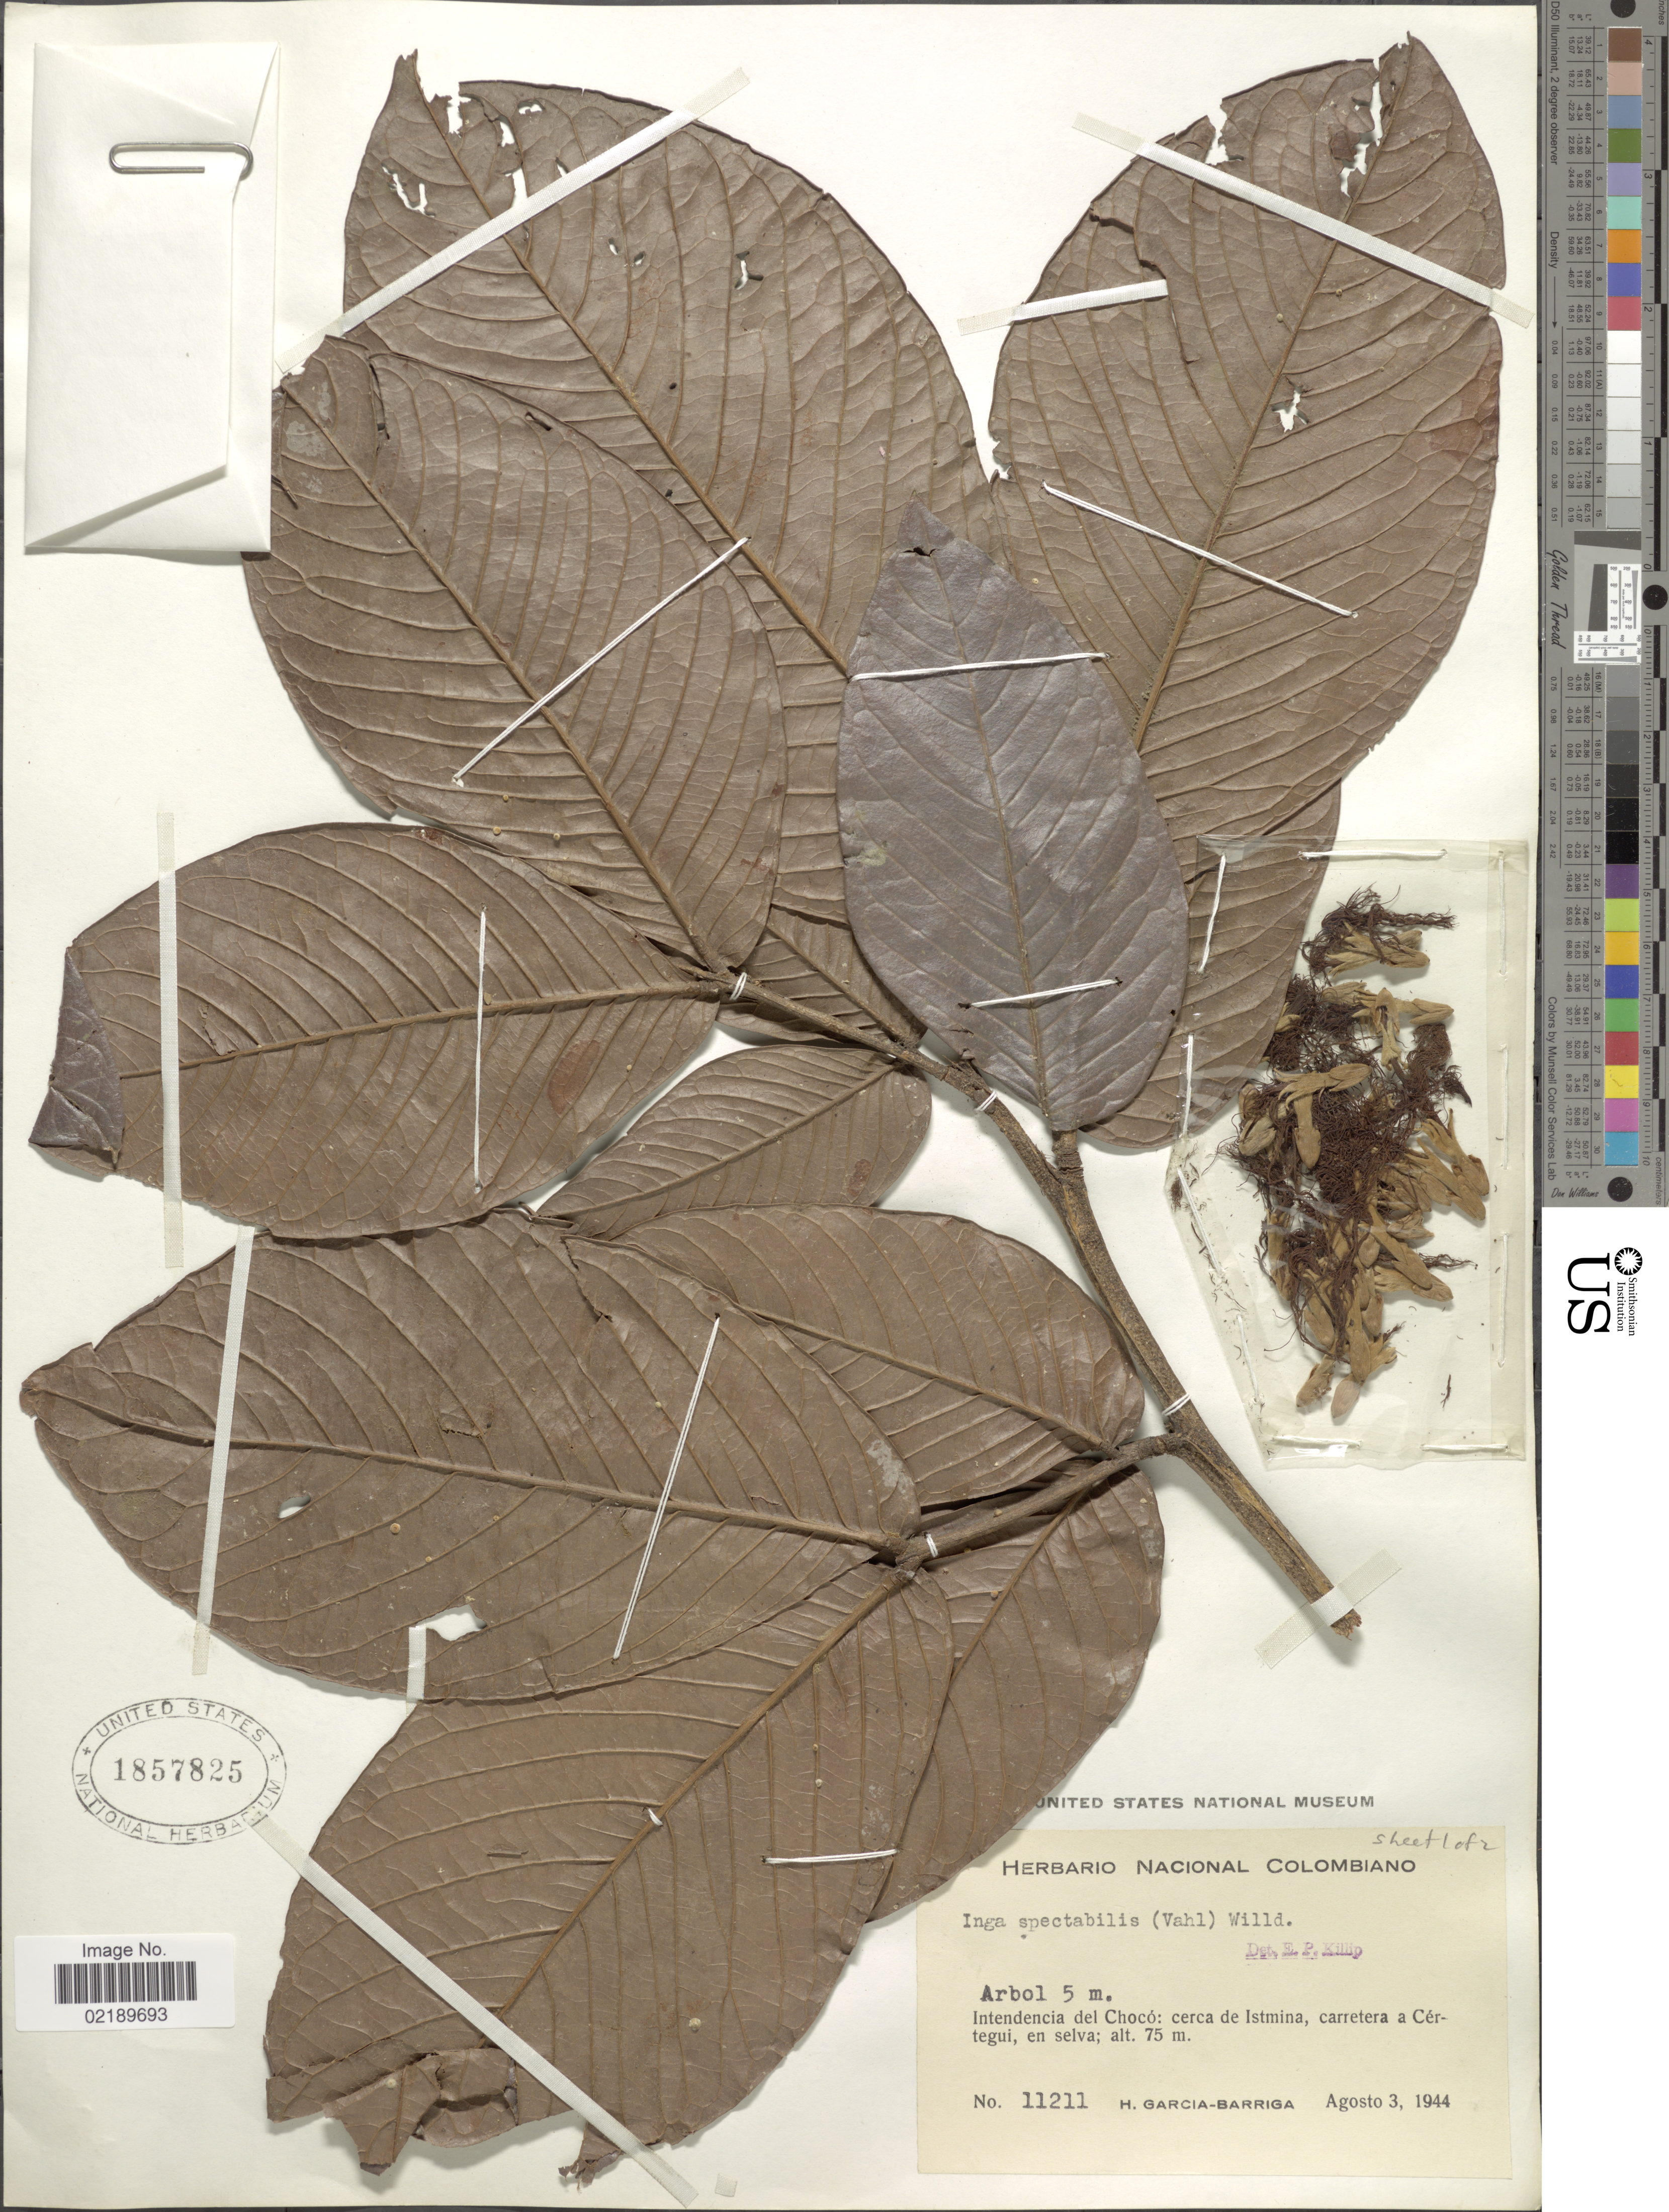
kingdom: Plantae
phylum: Tracheophyta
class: Magnoliopsida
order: Fabales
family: Fabaceae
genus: Inga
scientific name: Inga spectabilis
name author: (Vahl) Willd.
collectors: H. García Barriga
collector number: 11211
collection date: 1944-08-03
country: Colombia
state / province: Chocó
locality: Intendencia del Chocó: cerca de Istmina, carretera a Cértegui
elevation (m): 75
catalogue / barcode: US 1857825